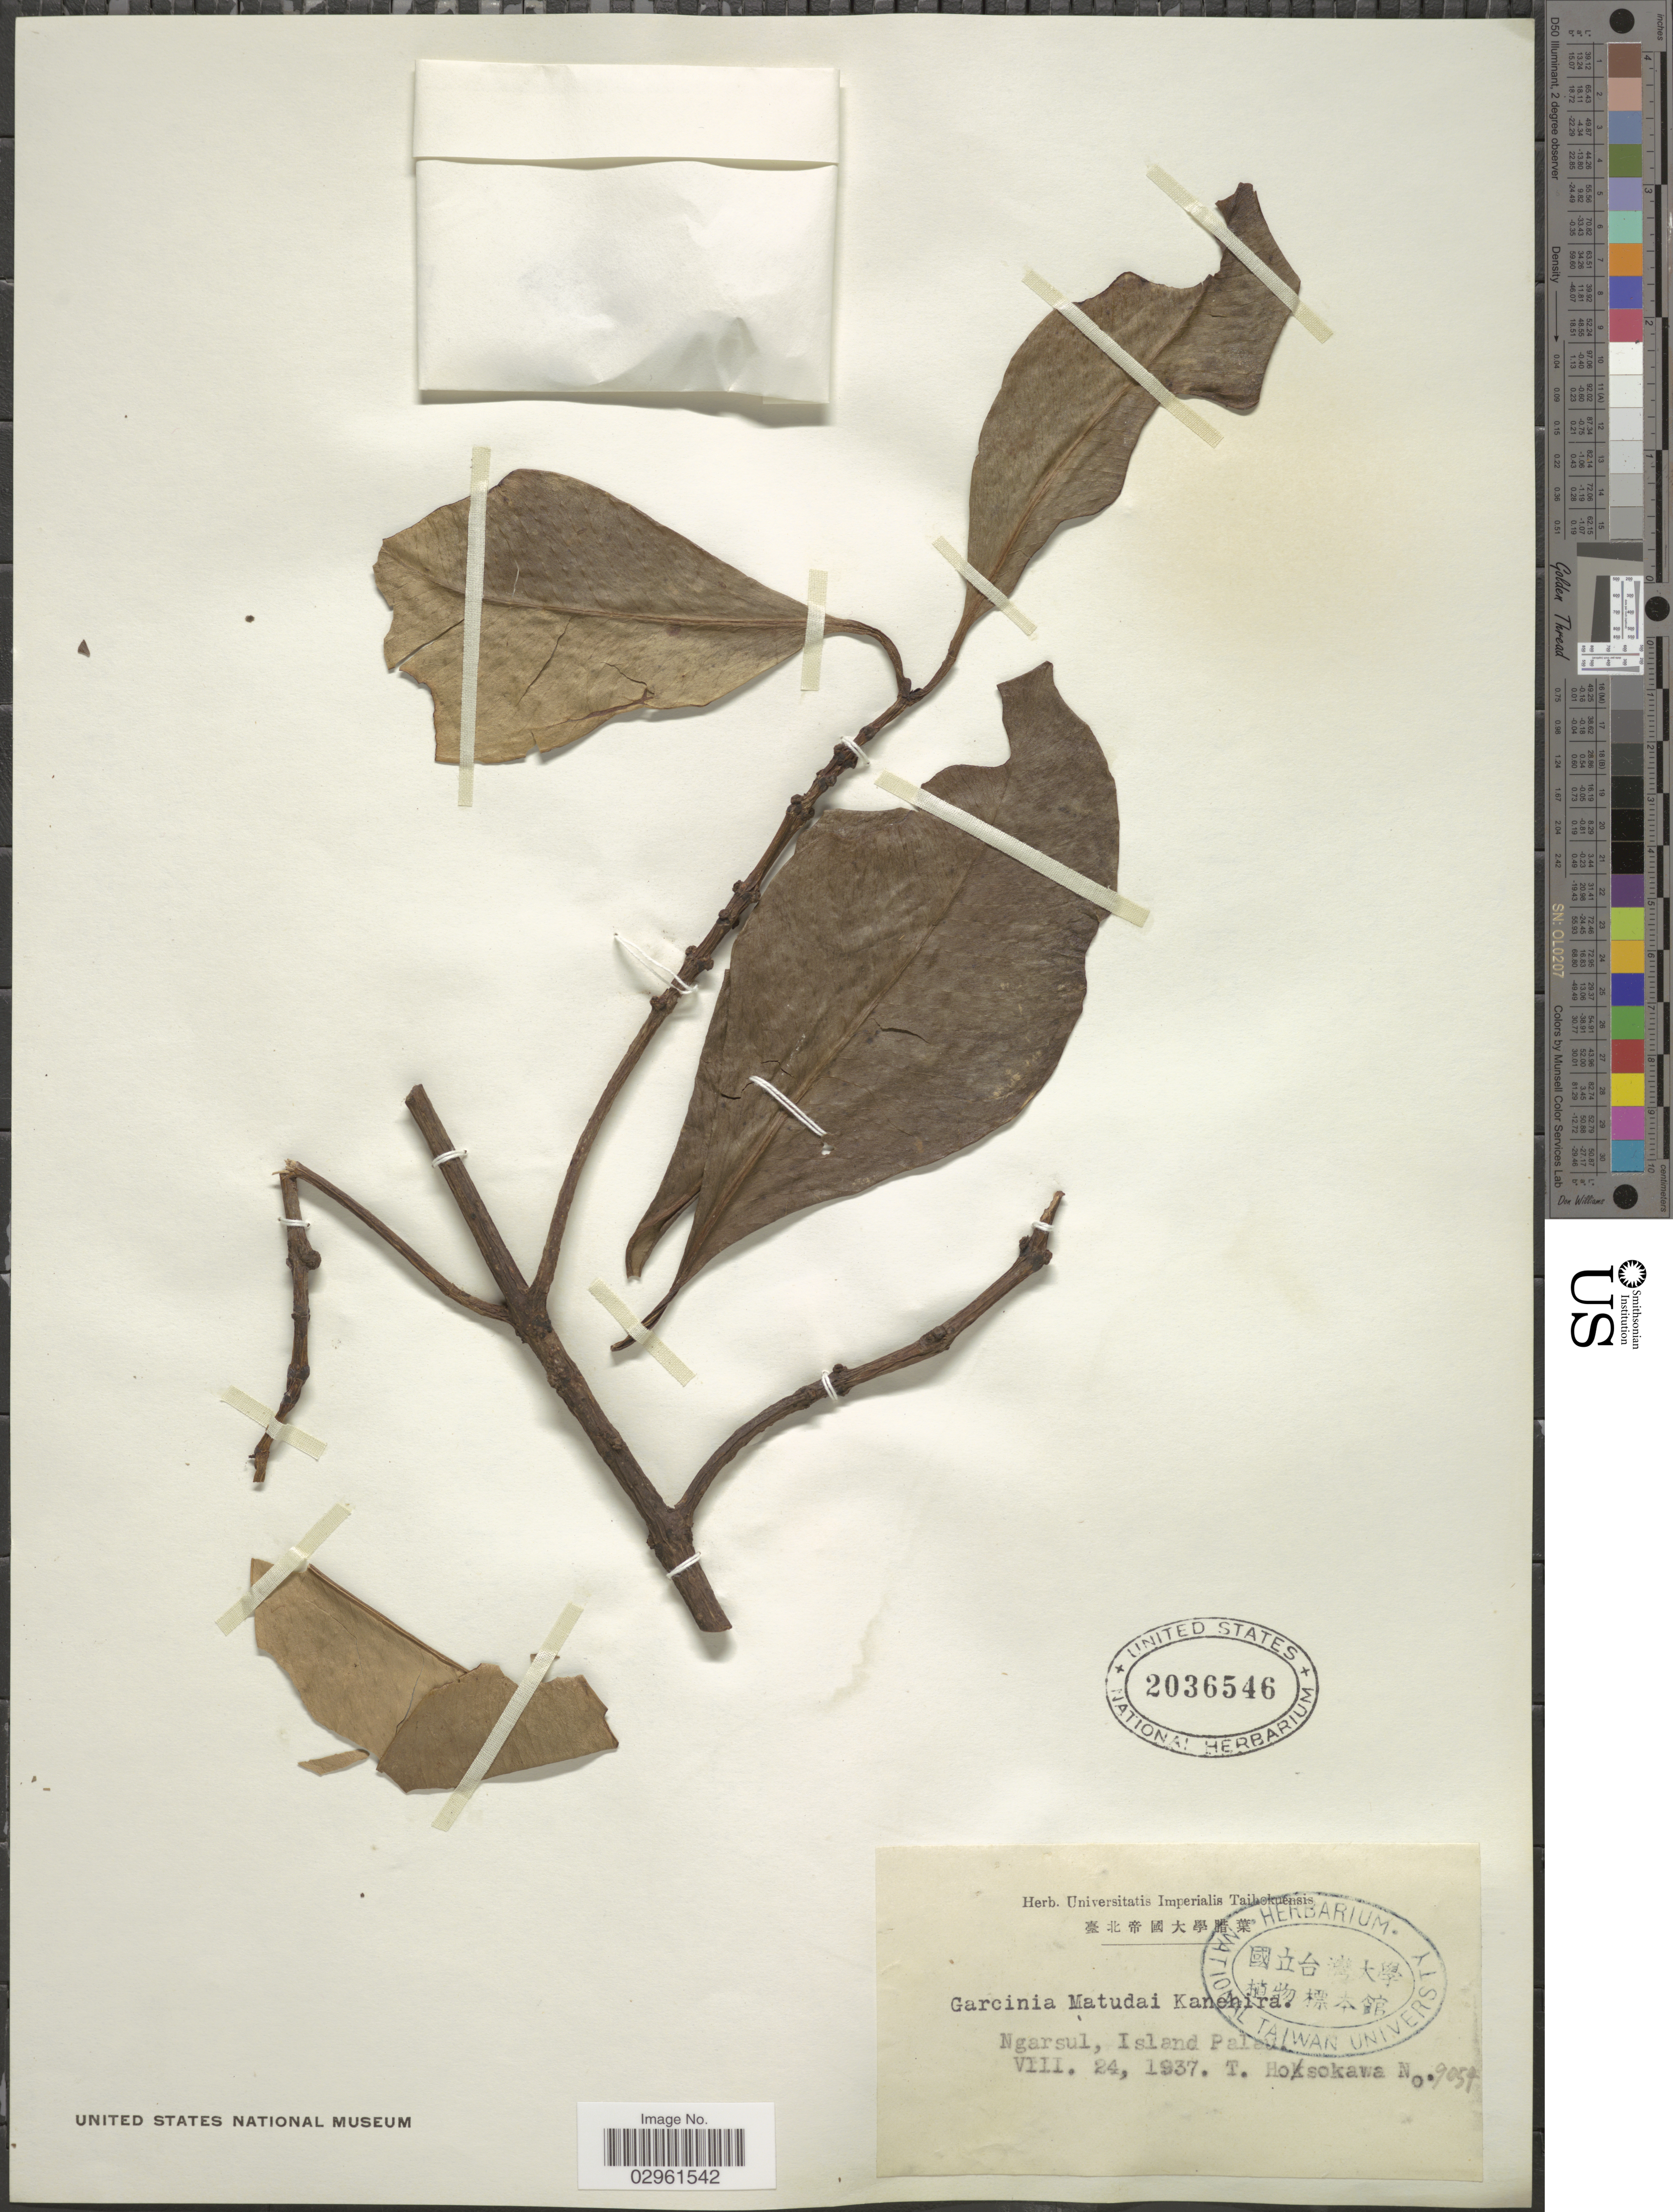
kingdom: Plantae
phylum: Tracheophyta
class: Magnoliopsida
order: Malpighiales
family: Clusiaceae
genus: Garcinia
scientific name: Garcinia matsudai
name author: Kaneh.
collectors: T. Hosokawa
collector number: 9054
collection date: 1937-08-24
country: Palau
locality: Ngarsul, Island Palau.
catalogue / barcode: US 2036546